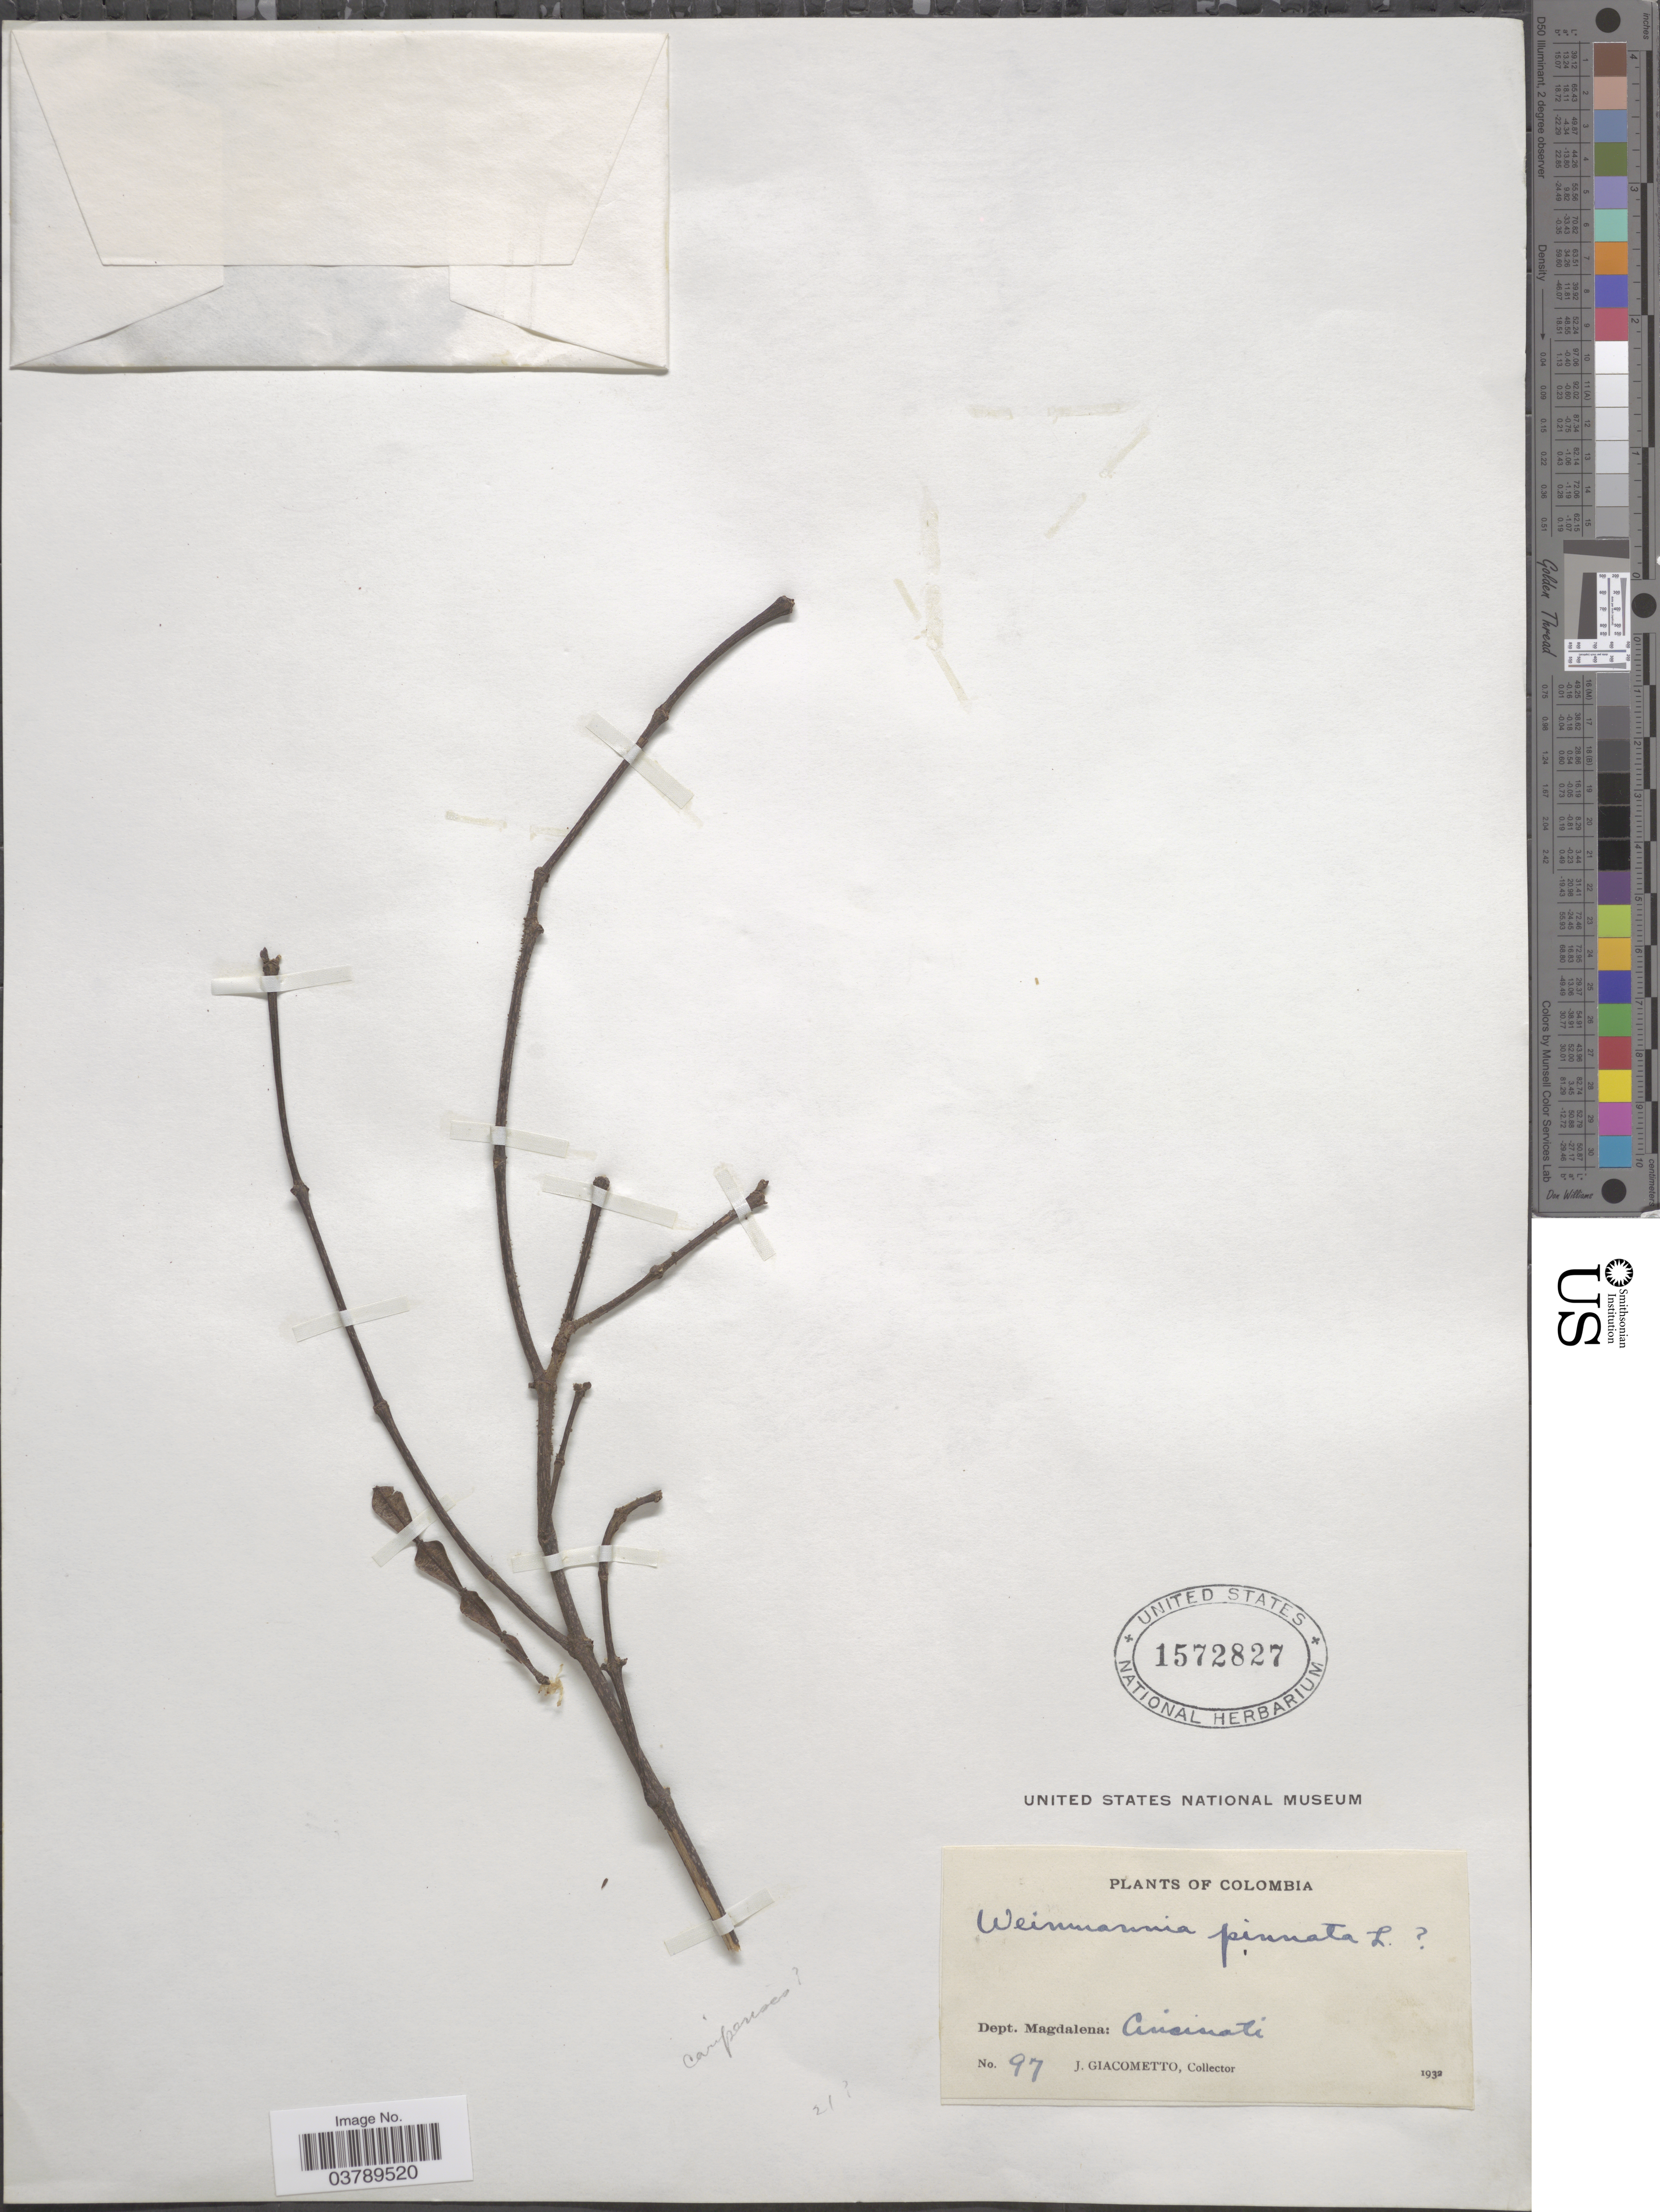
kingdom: Plantae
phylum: Tracheophyta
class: Magnoliopsida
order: Oxalidales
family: Cunoniaceae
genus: Weinmannia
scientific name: Weinmannia pinnata var. caripensis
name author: (Kunth) Cuatrec.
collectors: J. Giacometto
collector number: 97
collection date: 1932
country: Colombia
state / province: Magdalena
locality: Dept. Magdalena: Cinsinati*.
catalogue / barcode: US 1572827